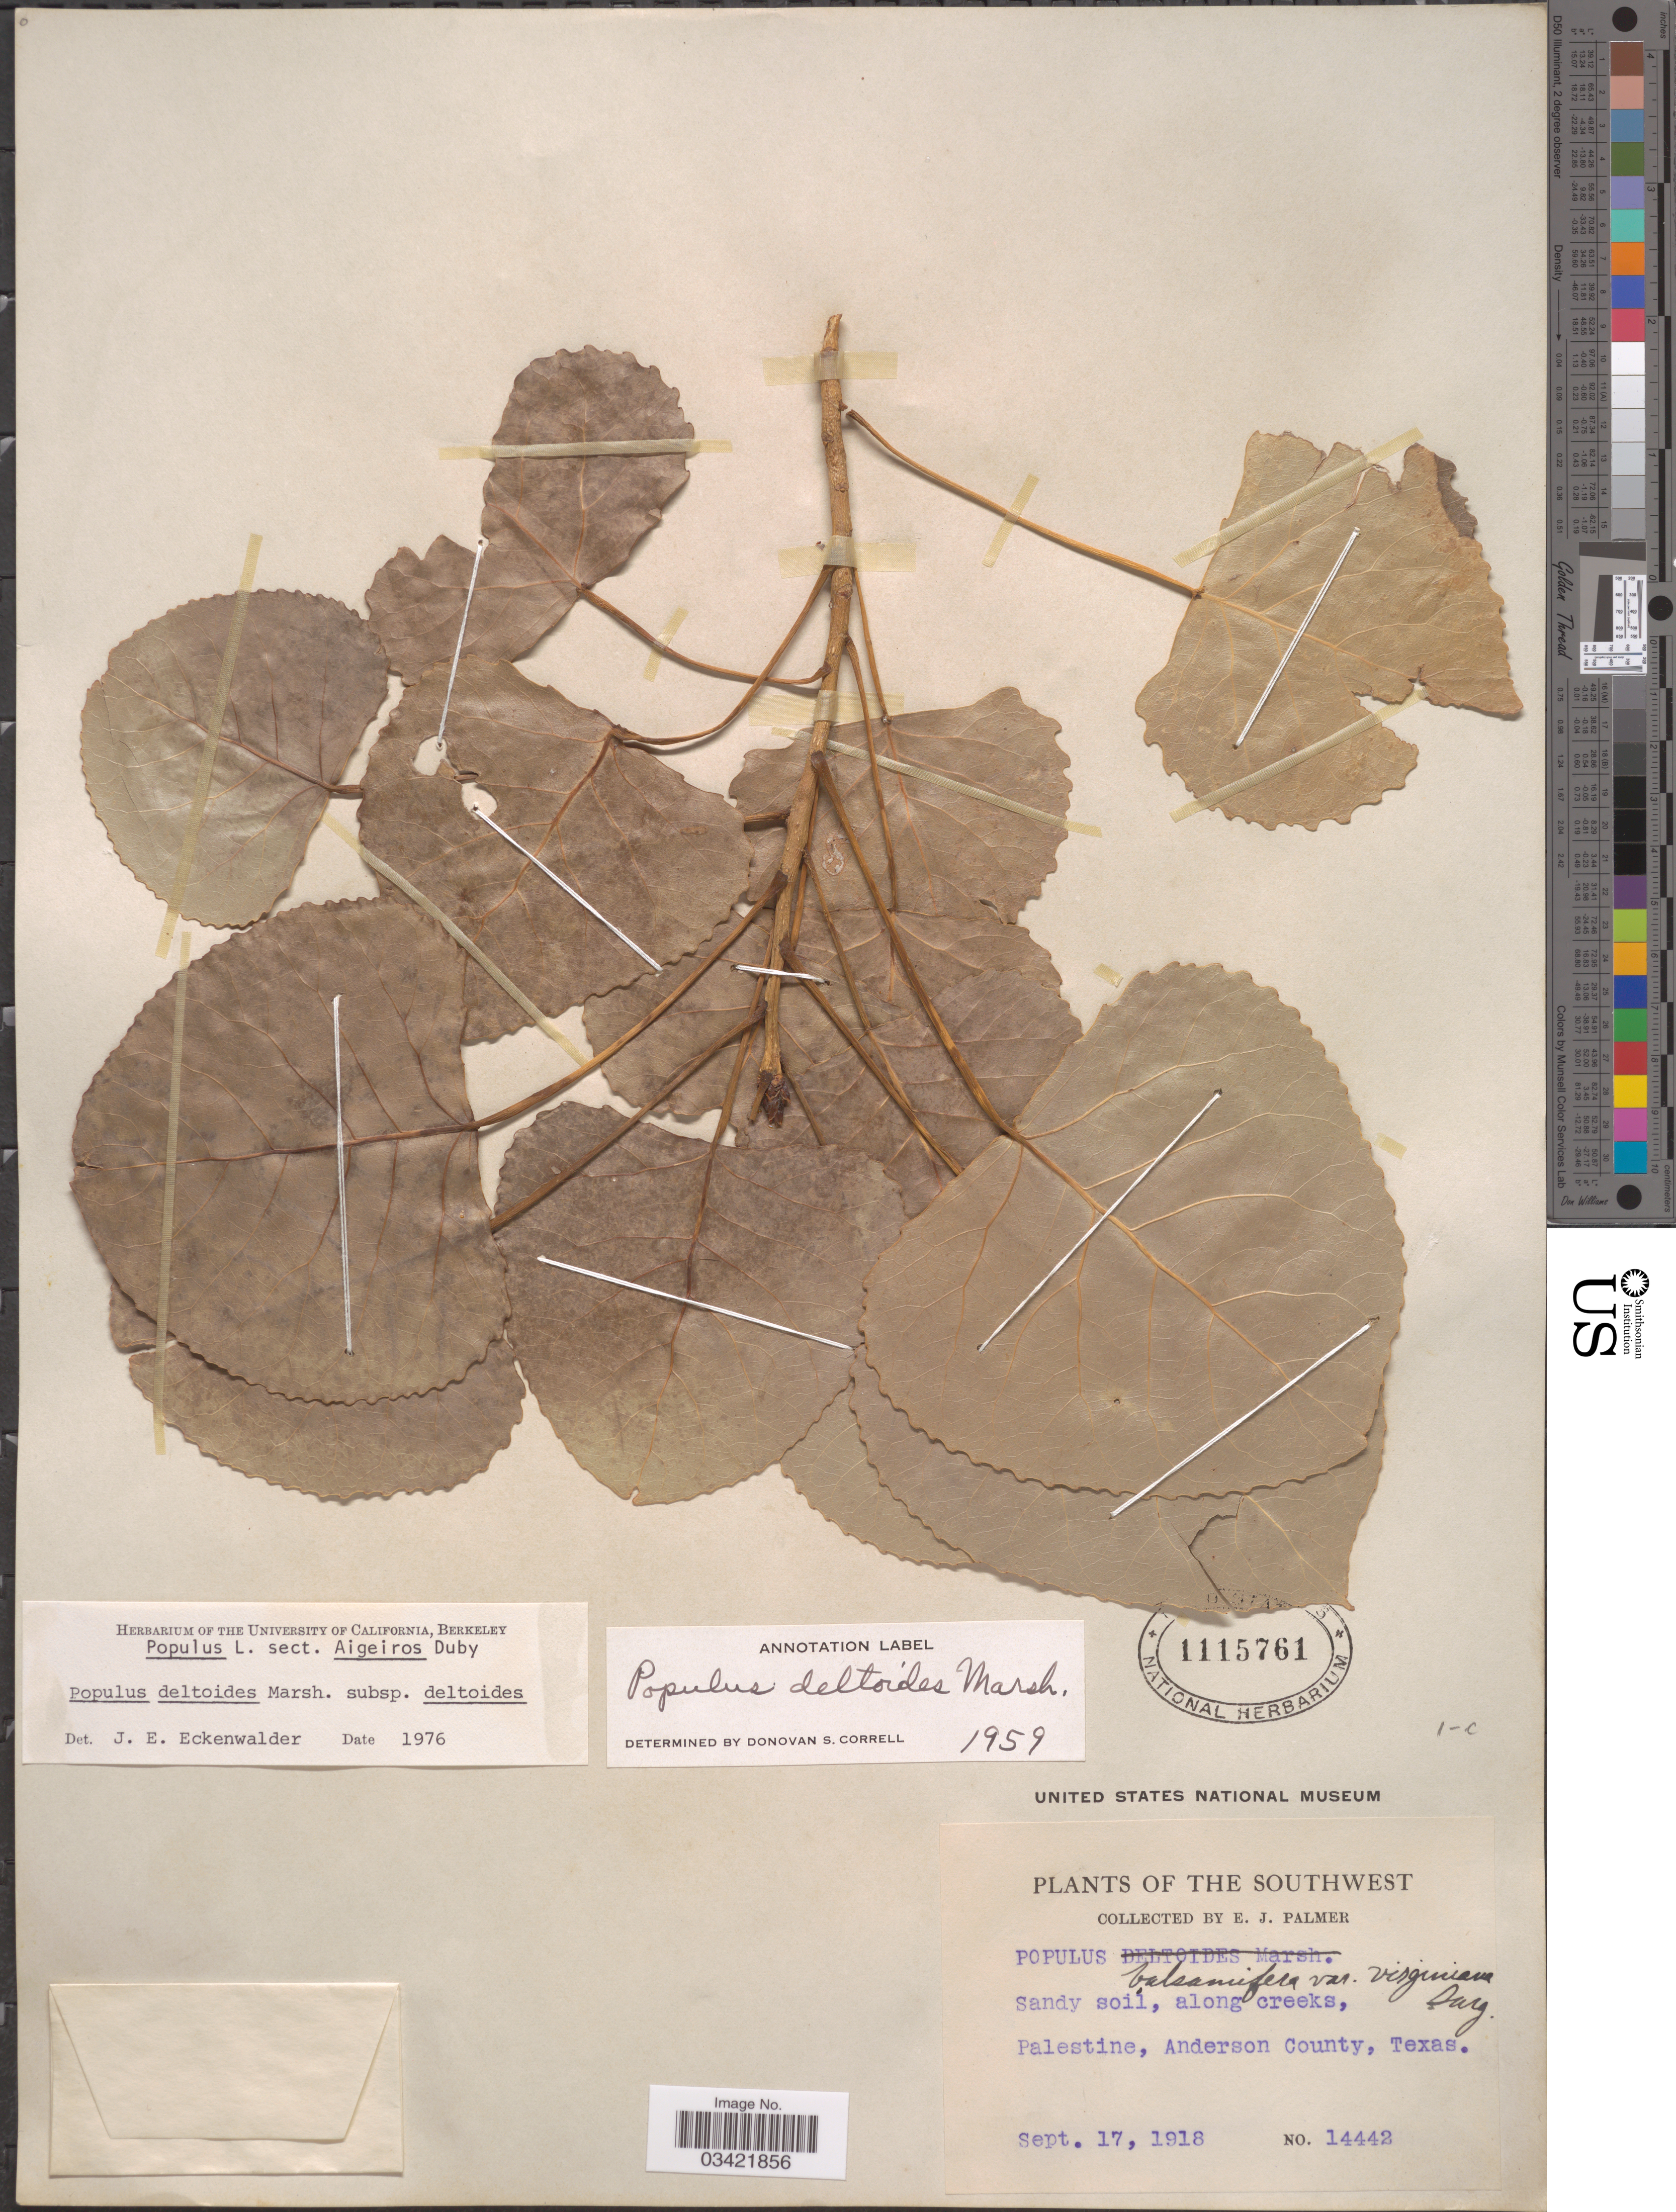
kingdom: Plantae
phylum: Tracheophyta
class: Magnoliopsida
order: Malpighiales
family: Salicaceae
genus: Populus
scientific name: Populus deltoides subsp. deltoides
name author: W. Bartram ex Marshall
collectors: E. J. Palmer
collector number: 14442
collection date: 1918-09-17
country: United States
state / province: Texas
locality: The Southwest. Palestine, Anderson County.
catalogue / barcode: US 1115761